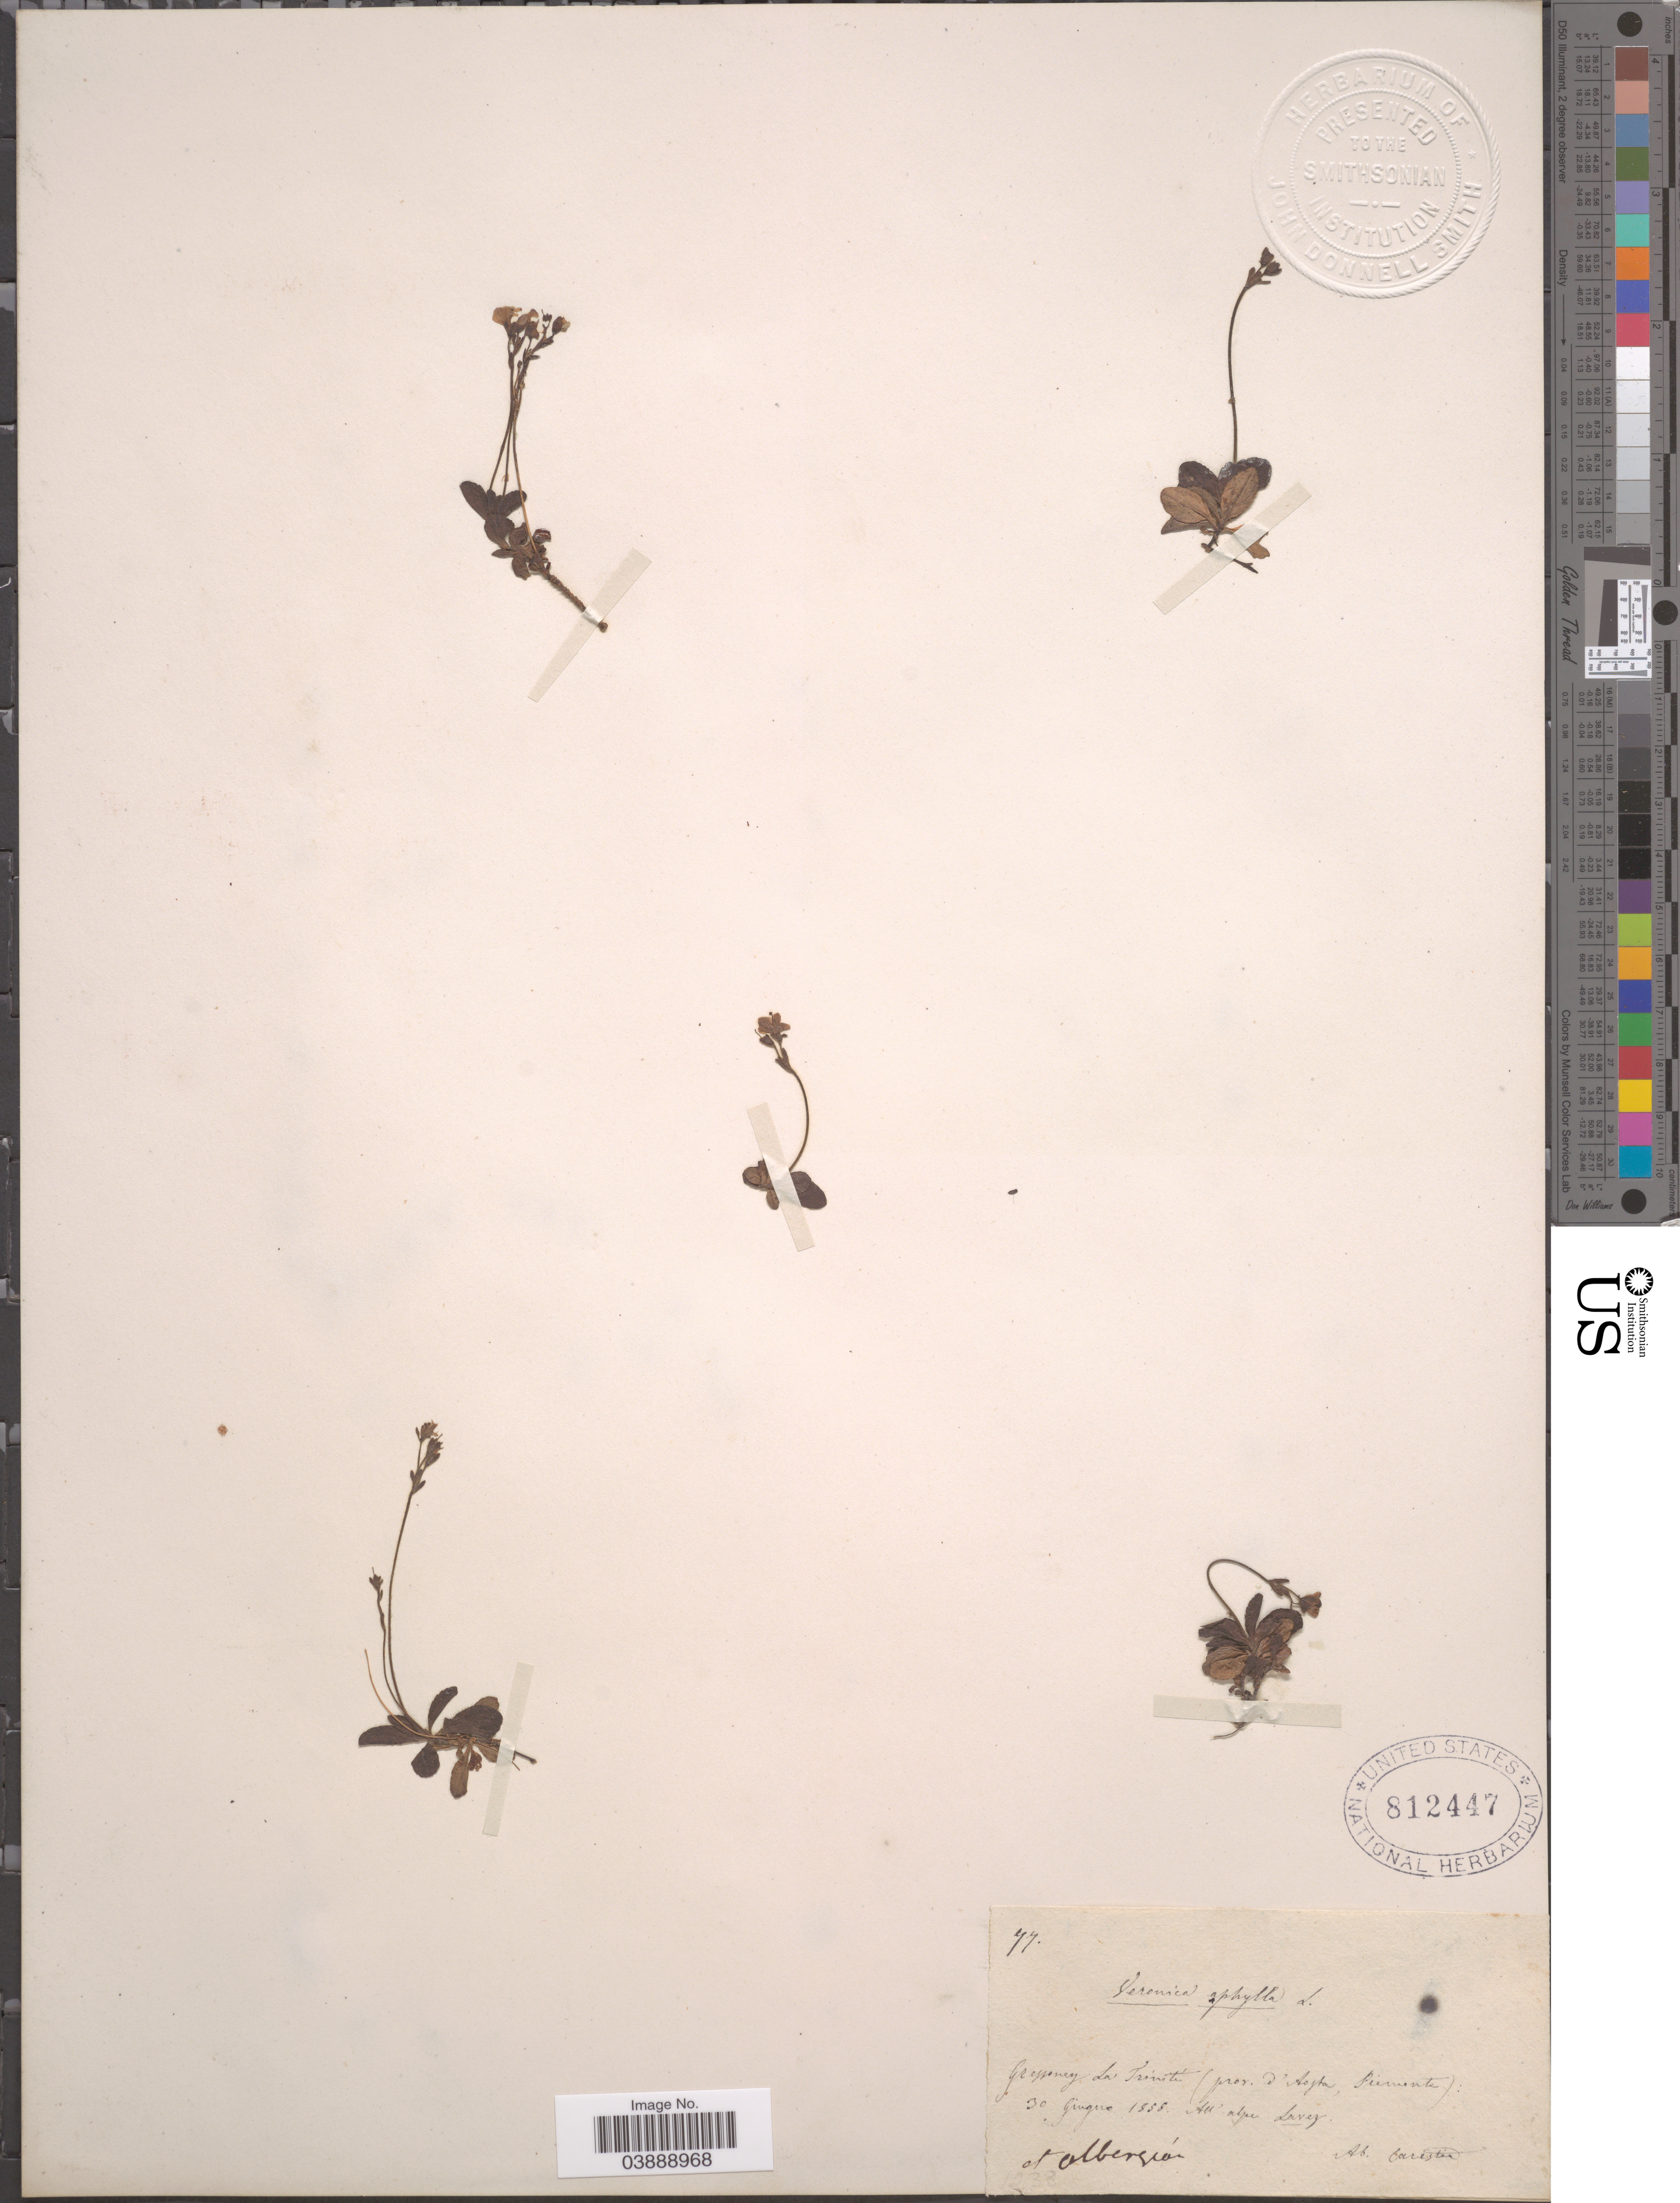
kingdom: Plantae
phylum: Tracheophyta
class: Magnoliopsida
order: Lamiales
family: Plantaginaceae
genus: Veronica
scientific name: Veronica aphylla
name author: L.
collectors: A. Carestia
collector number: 77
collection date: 1858-06-30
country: Italy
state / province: Piedmont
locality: Gressoney La Trinité (prov. d'Aosta, Piemonte): Au alpe Lavez at Albersoni.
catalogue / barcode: US 812447